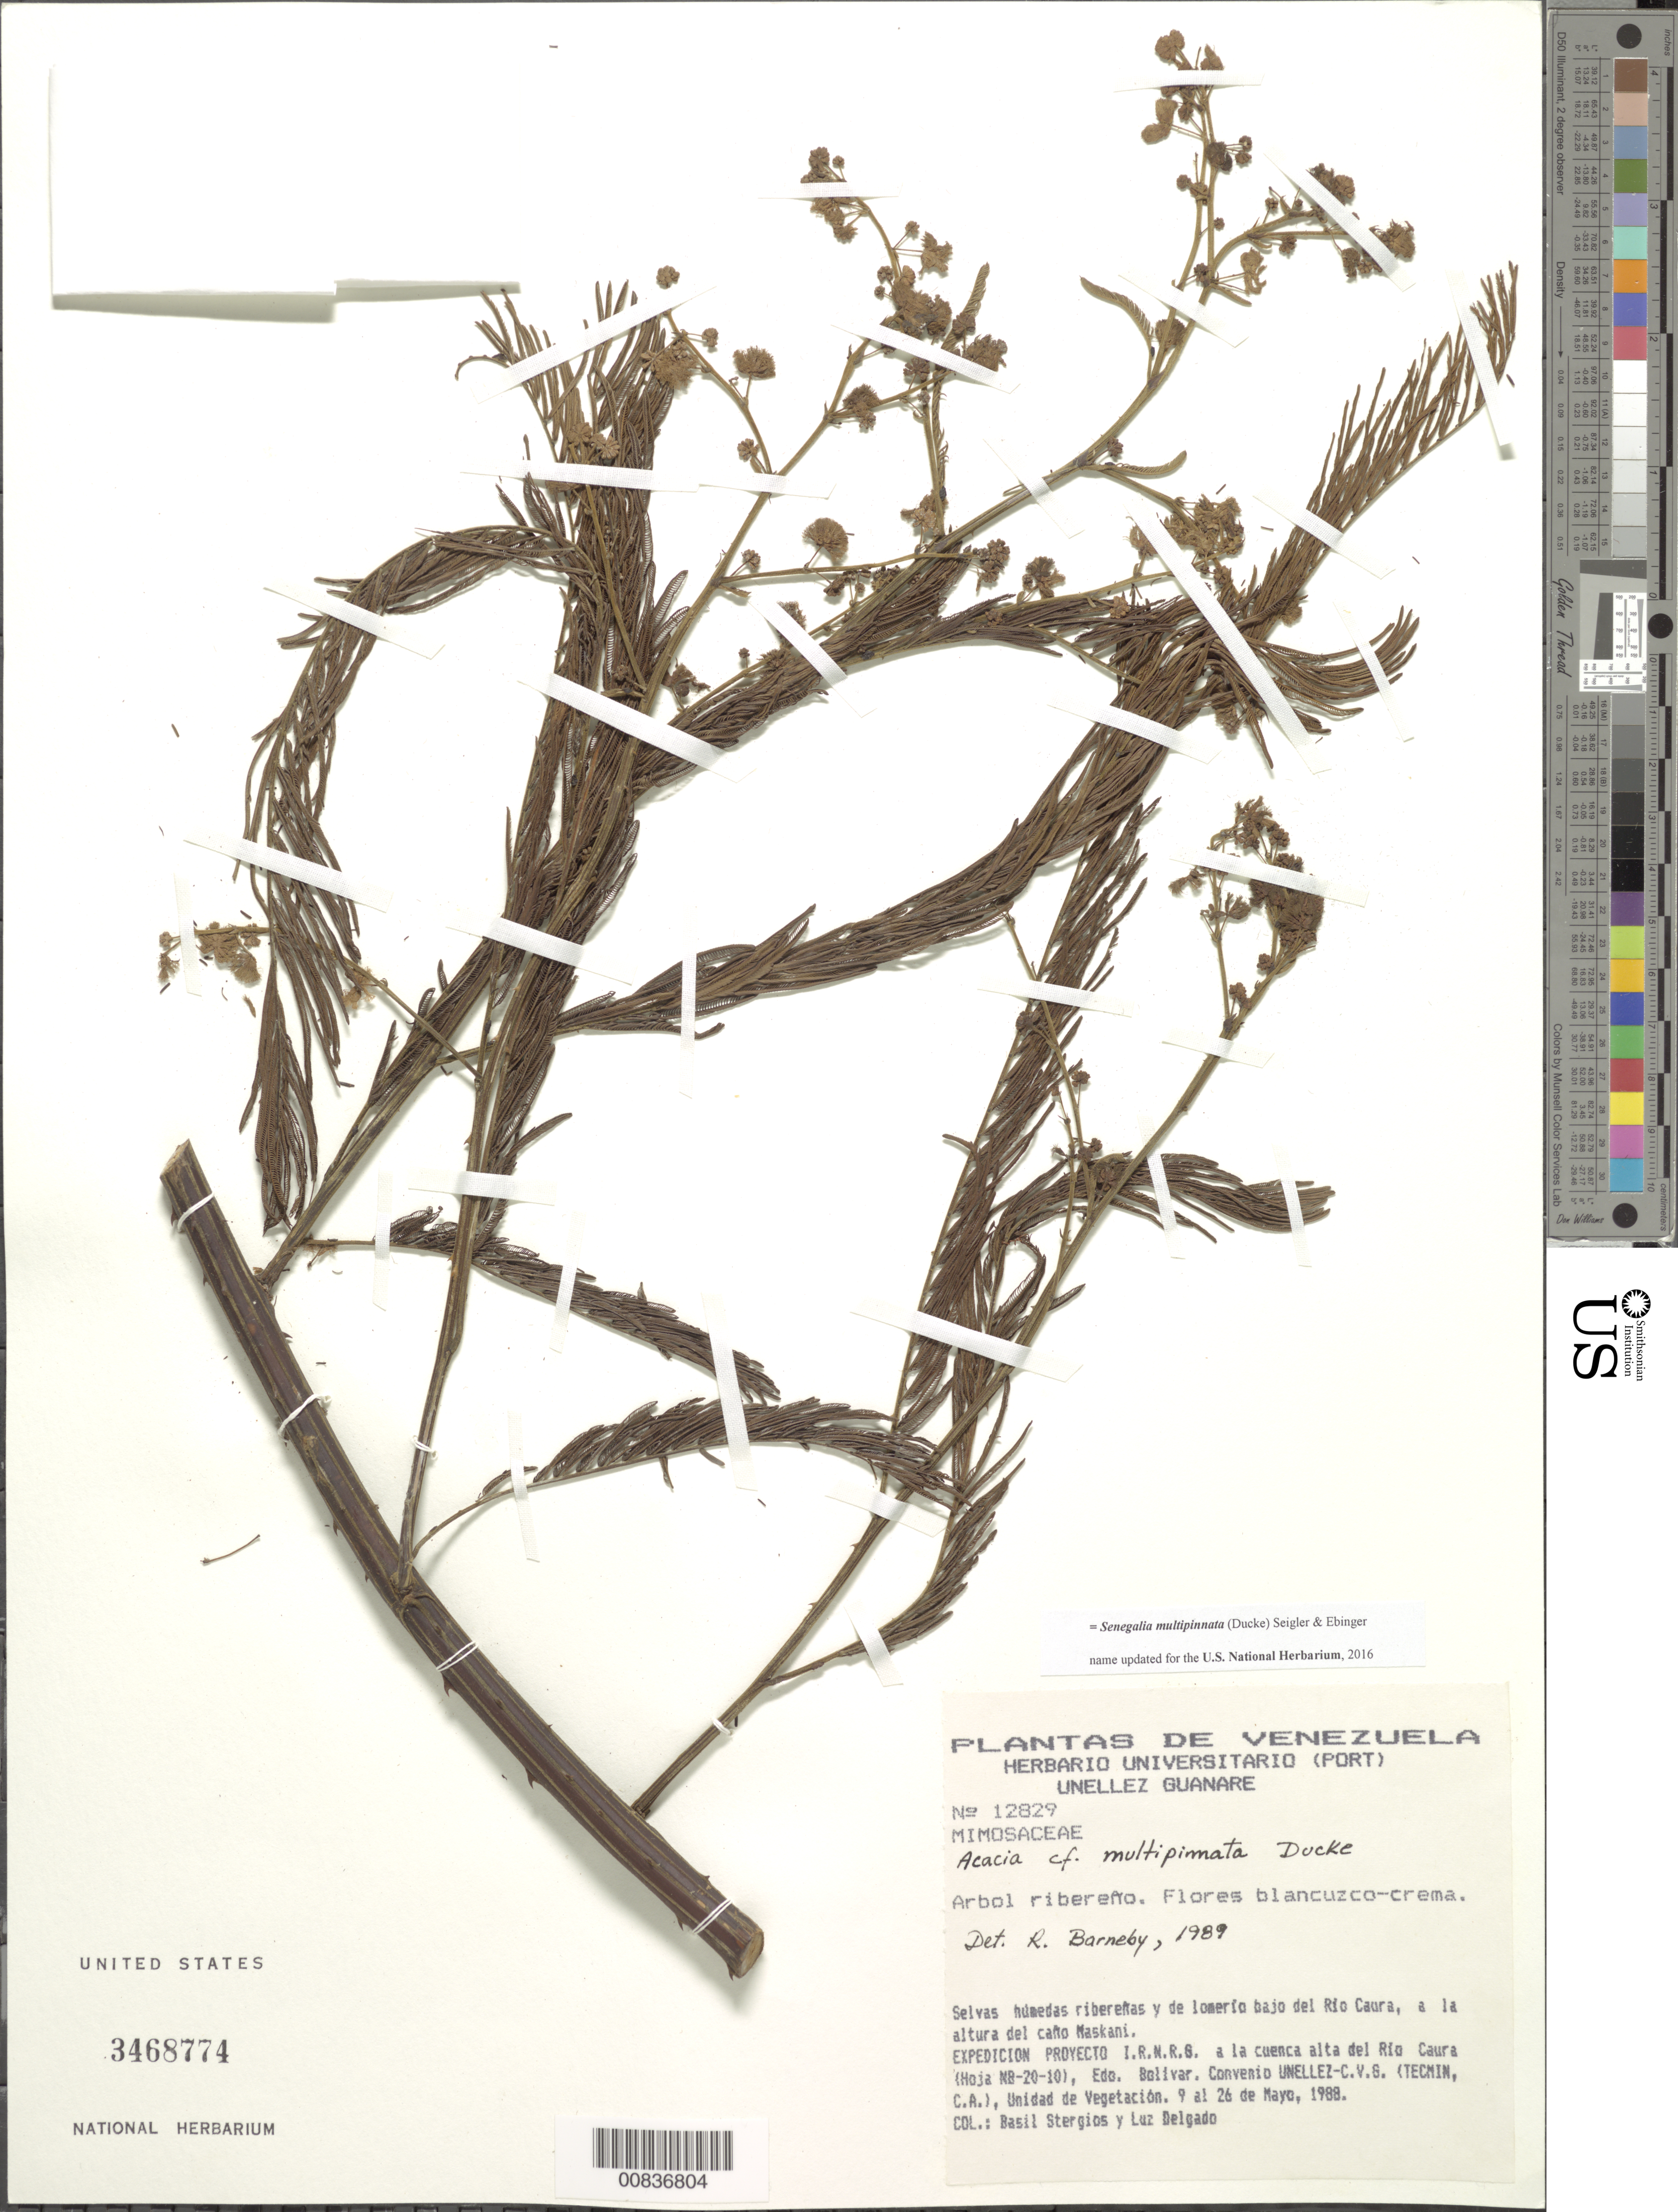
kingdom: Plantae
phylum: Tracheophyta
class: Magnoliopsida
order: Fabales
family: Fabaceae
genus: Senegalia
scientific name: Senegalia multipinnata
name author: (Ducke) Seigler & Ebinger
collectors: B. G. Stergios & L. Delgado V.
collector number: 12829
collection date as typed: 9-May-88 to 26-May-88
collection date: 1988-05-09/1988-05-26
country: Venezuela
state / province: Bolívar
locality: Río Caura, Caño Maskani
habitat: Selvas húmedas riberenas y de lomerio bajo del río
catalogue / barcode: US 3468774